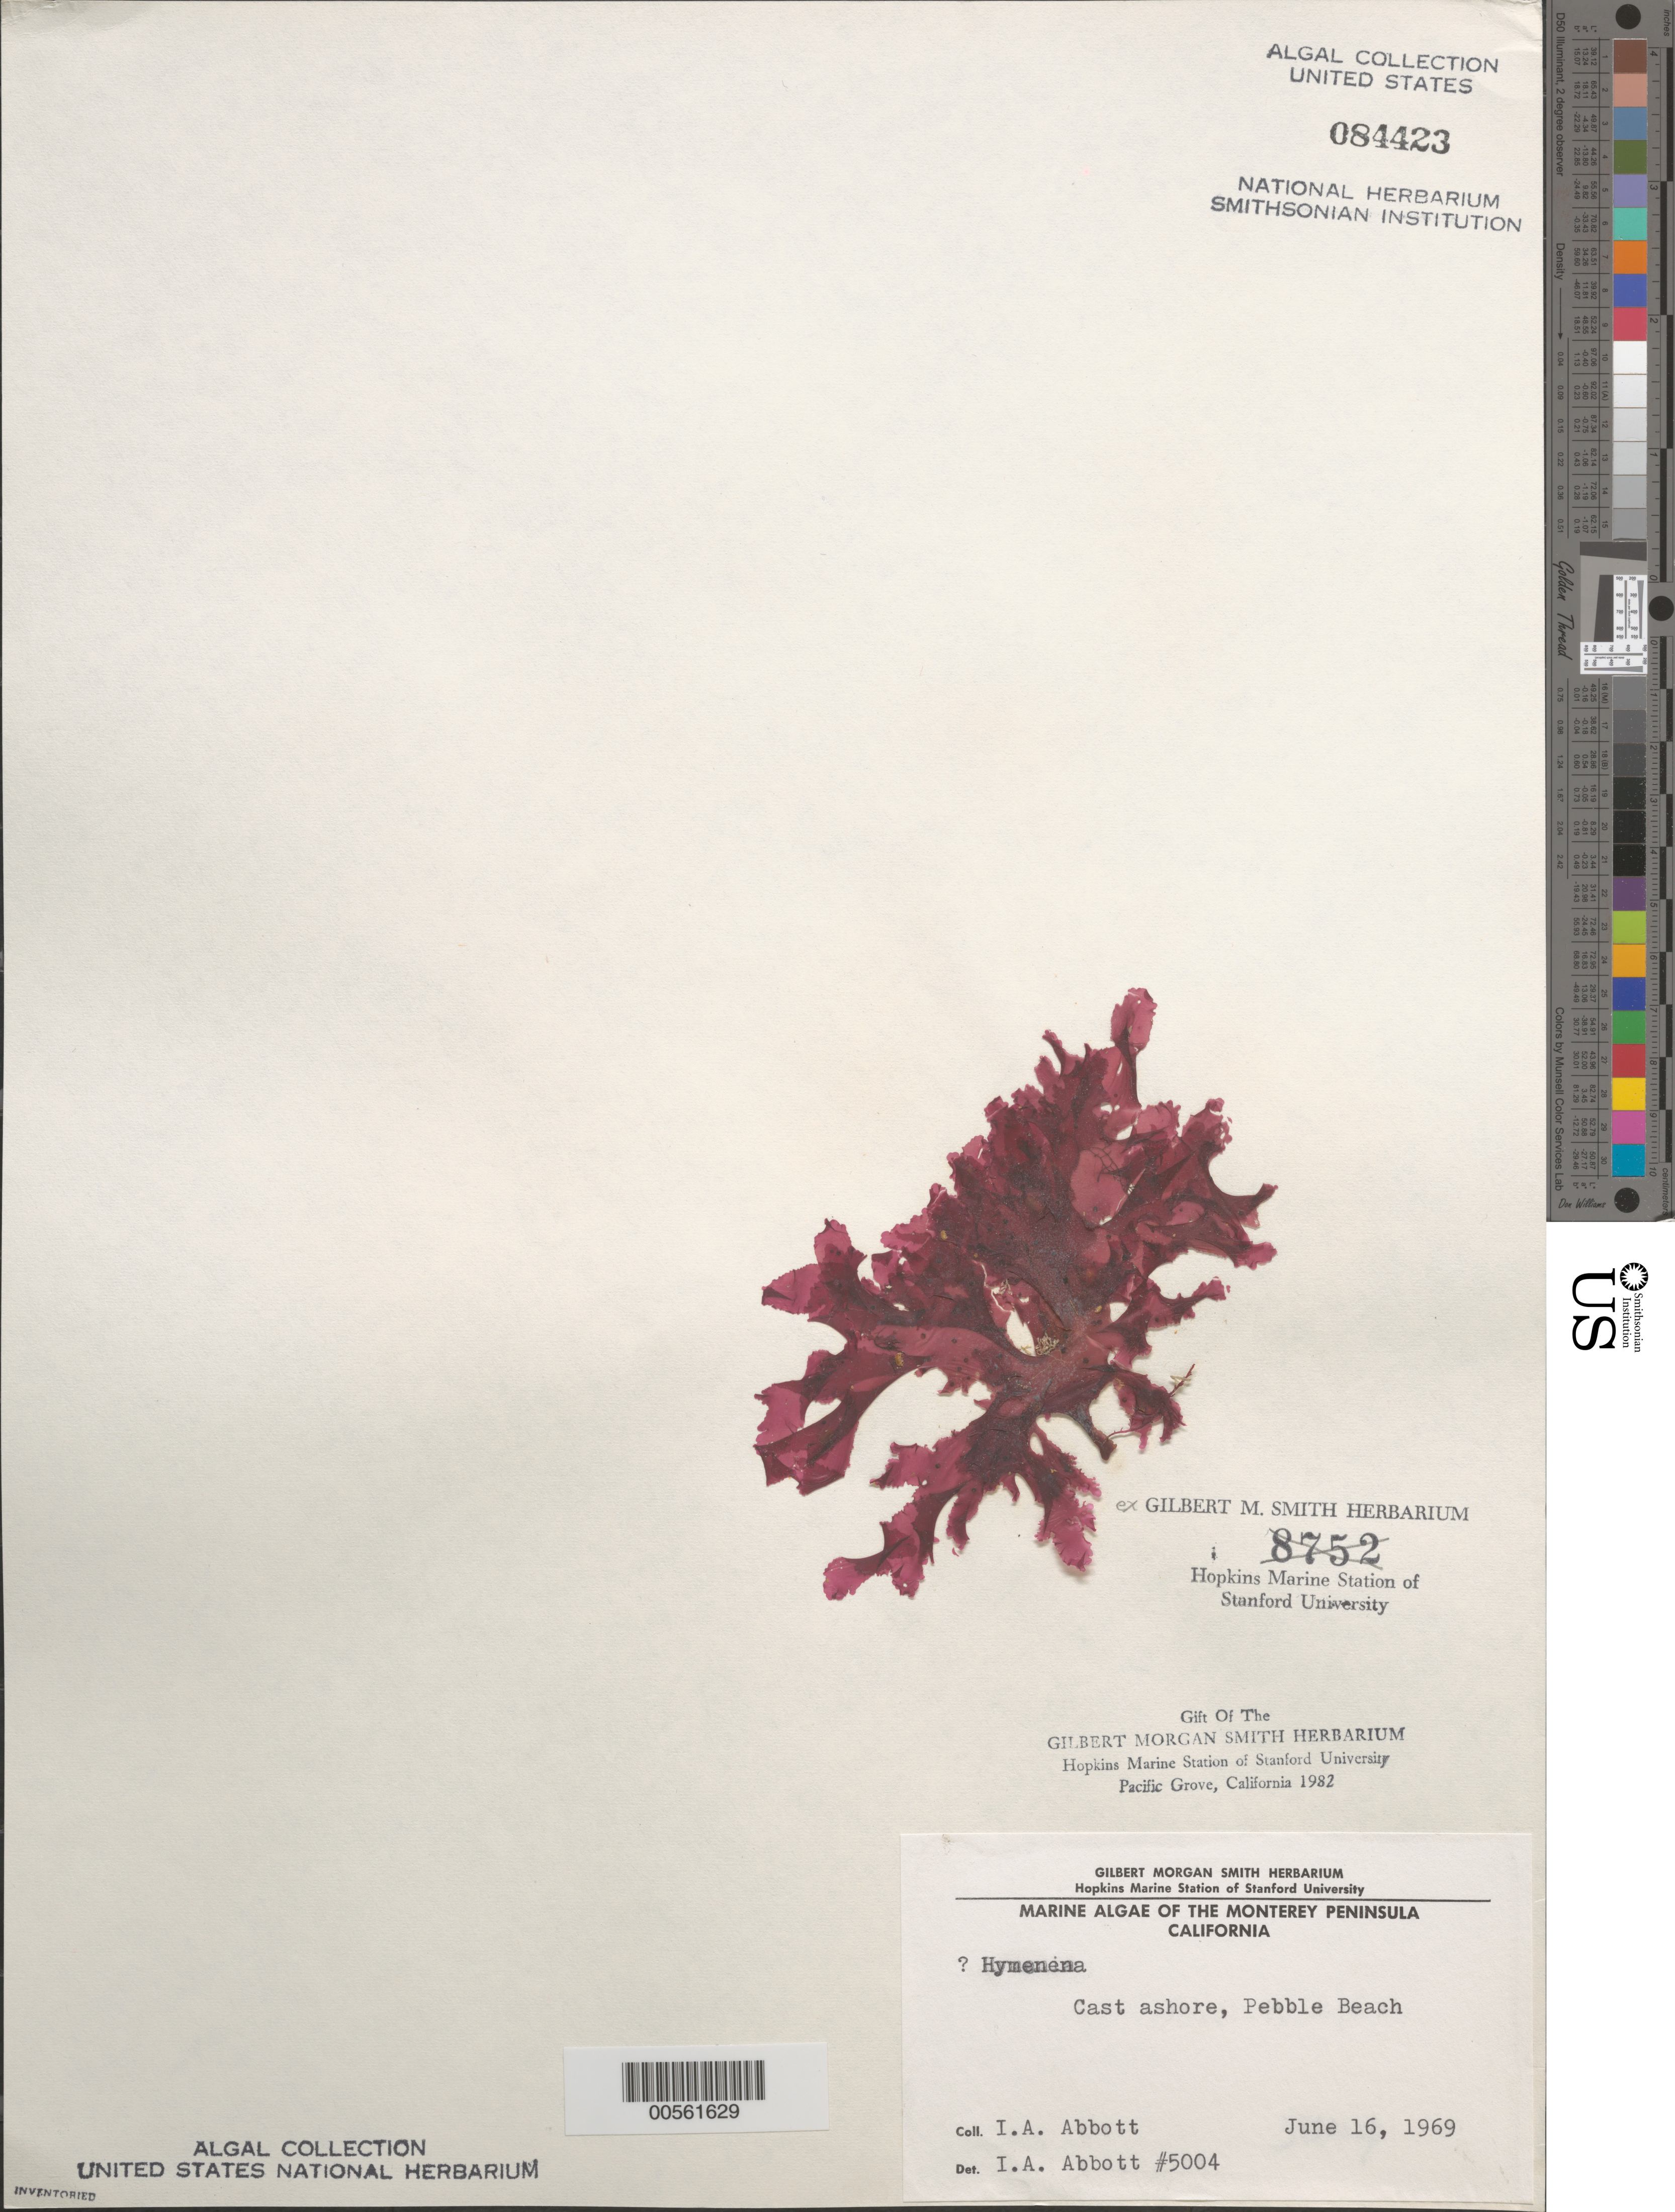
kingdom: Plantae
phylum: Rhodophyta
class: Florideophyceae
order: Ceramiales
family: Delesseriaceae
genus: Hymenena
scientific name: Hymenena sp.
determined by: Abbott, Isabella A.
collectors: I. A. Abbott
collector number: IAA 5004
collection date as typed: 16 Jun 1966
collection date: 1966-06-16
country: United States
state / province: California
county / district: Monterey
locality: Pebble Beach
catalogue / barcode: US 84423